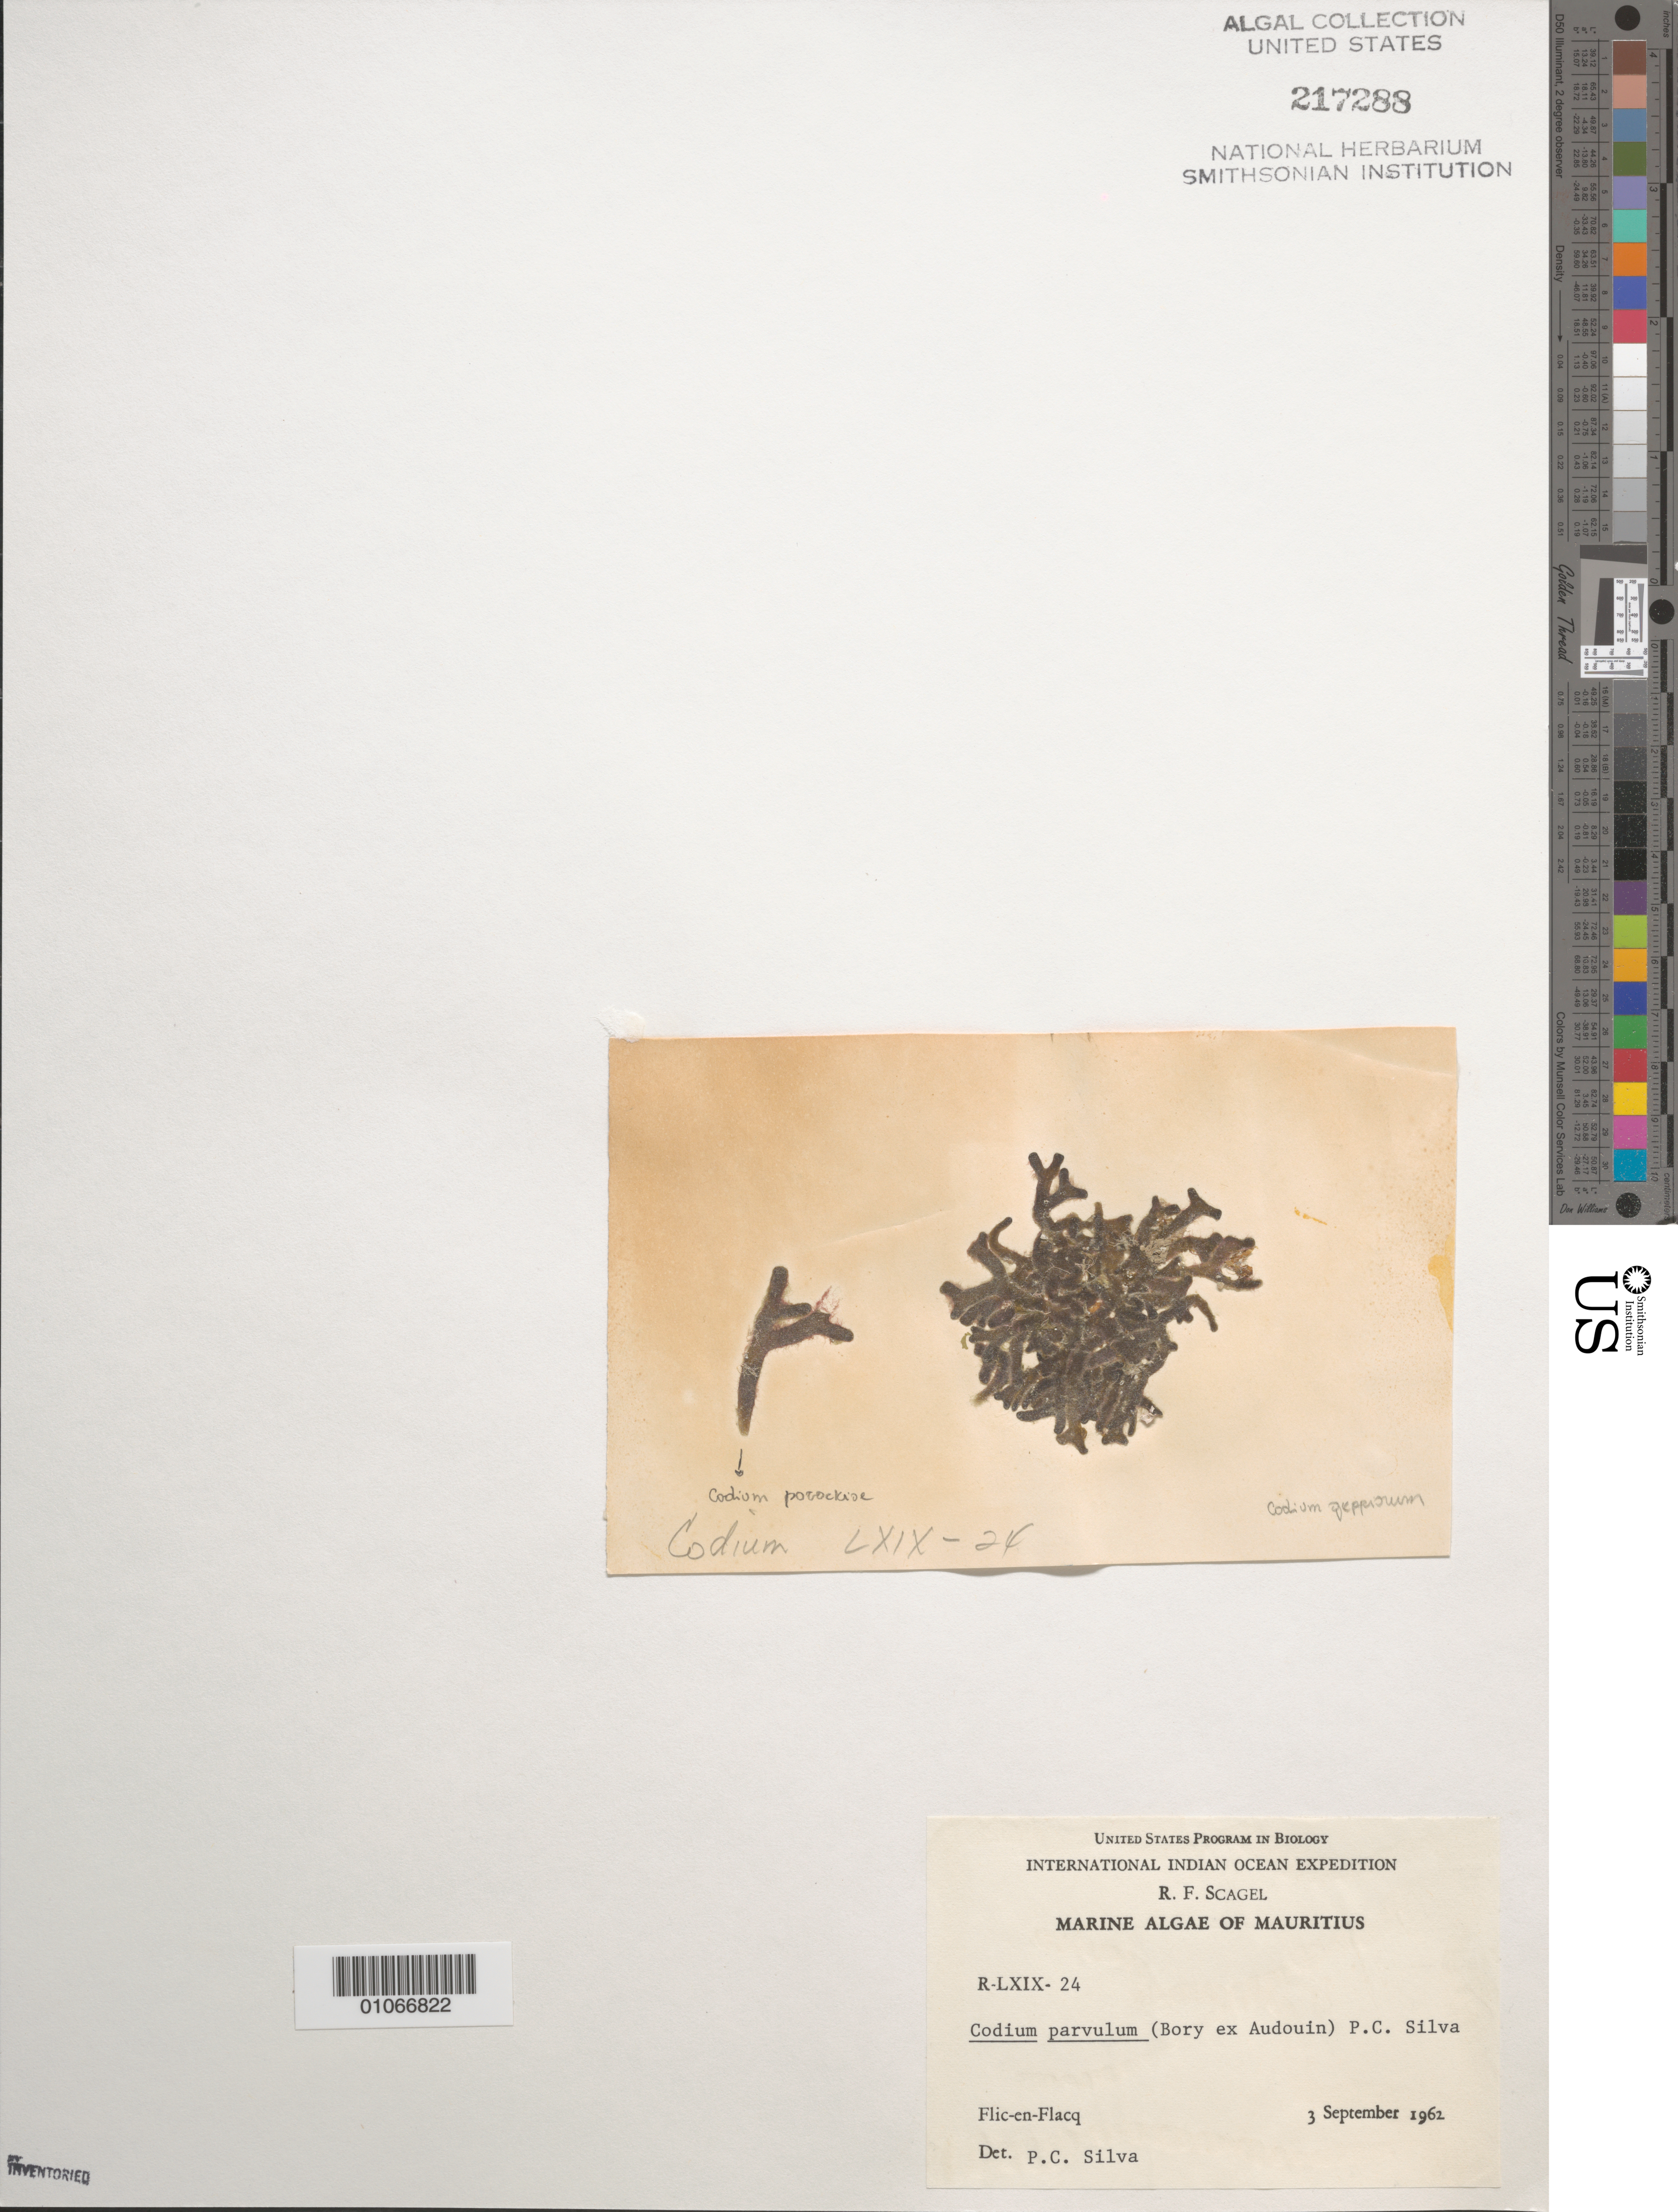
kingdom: Plantae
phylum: Chlorophyta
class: Ulvophyceae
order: Bryopsidales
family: Codiaceae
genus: Codium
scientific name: Codium parvulum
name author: (Bory ex Audouin in Savigny) P.C. Silva in P.C. Silva & Lipkin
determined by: Silva, P. C.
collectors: R. F. Scagel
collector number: R-LXIX-24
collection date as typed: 03 Sep 1962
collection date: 1962-09-03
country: Mauritius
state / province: Black River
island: Mauritius Island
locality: Flic-en-Flacq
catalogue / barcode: US 217288